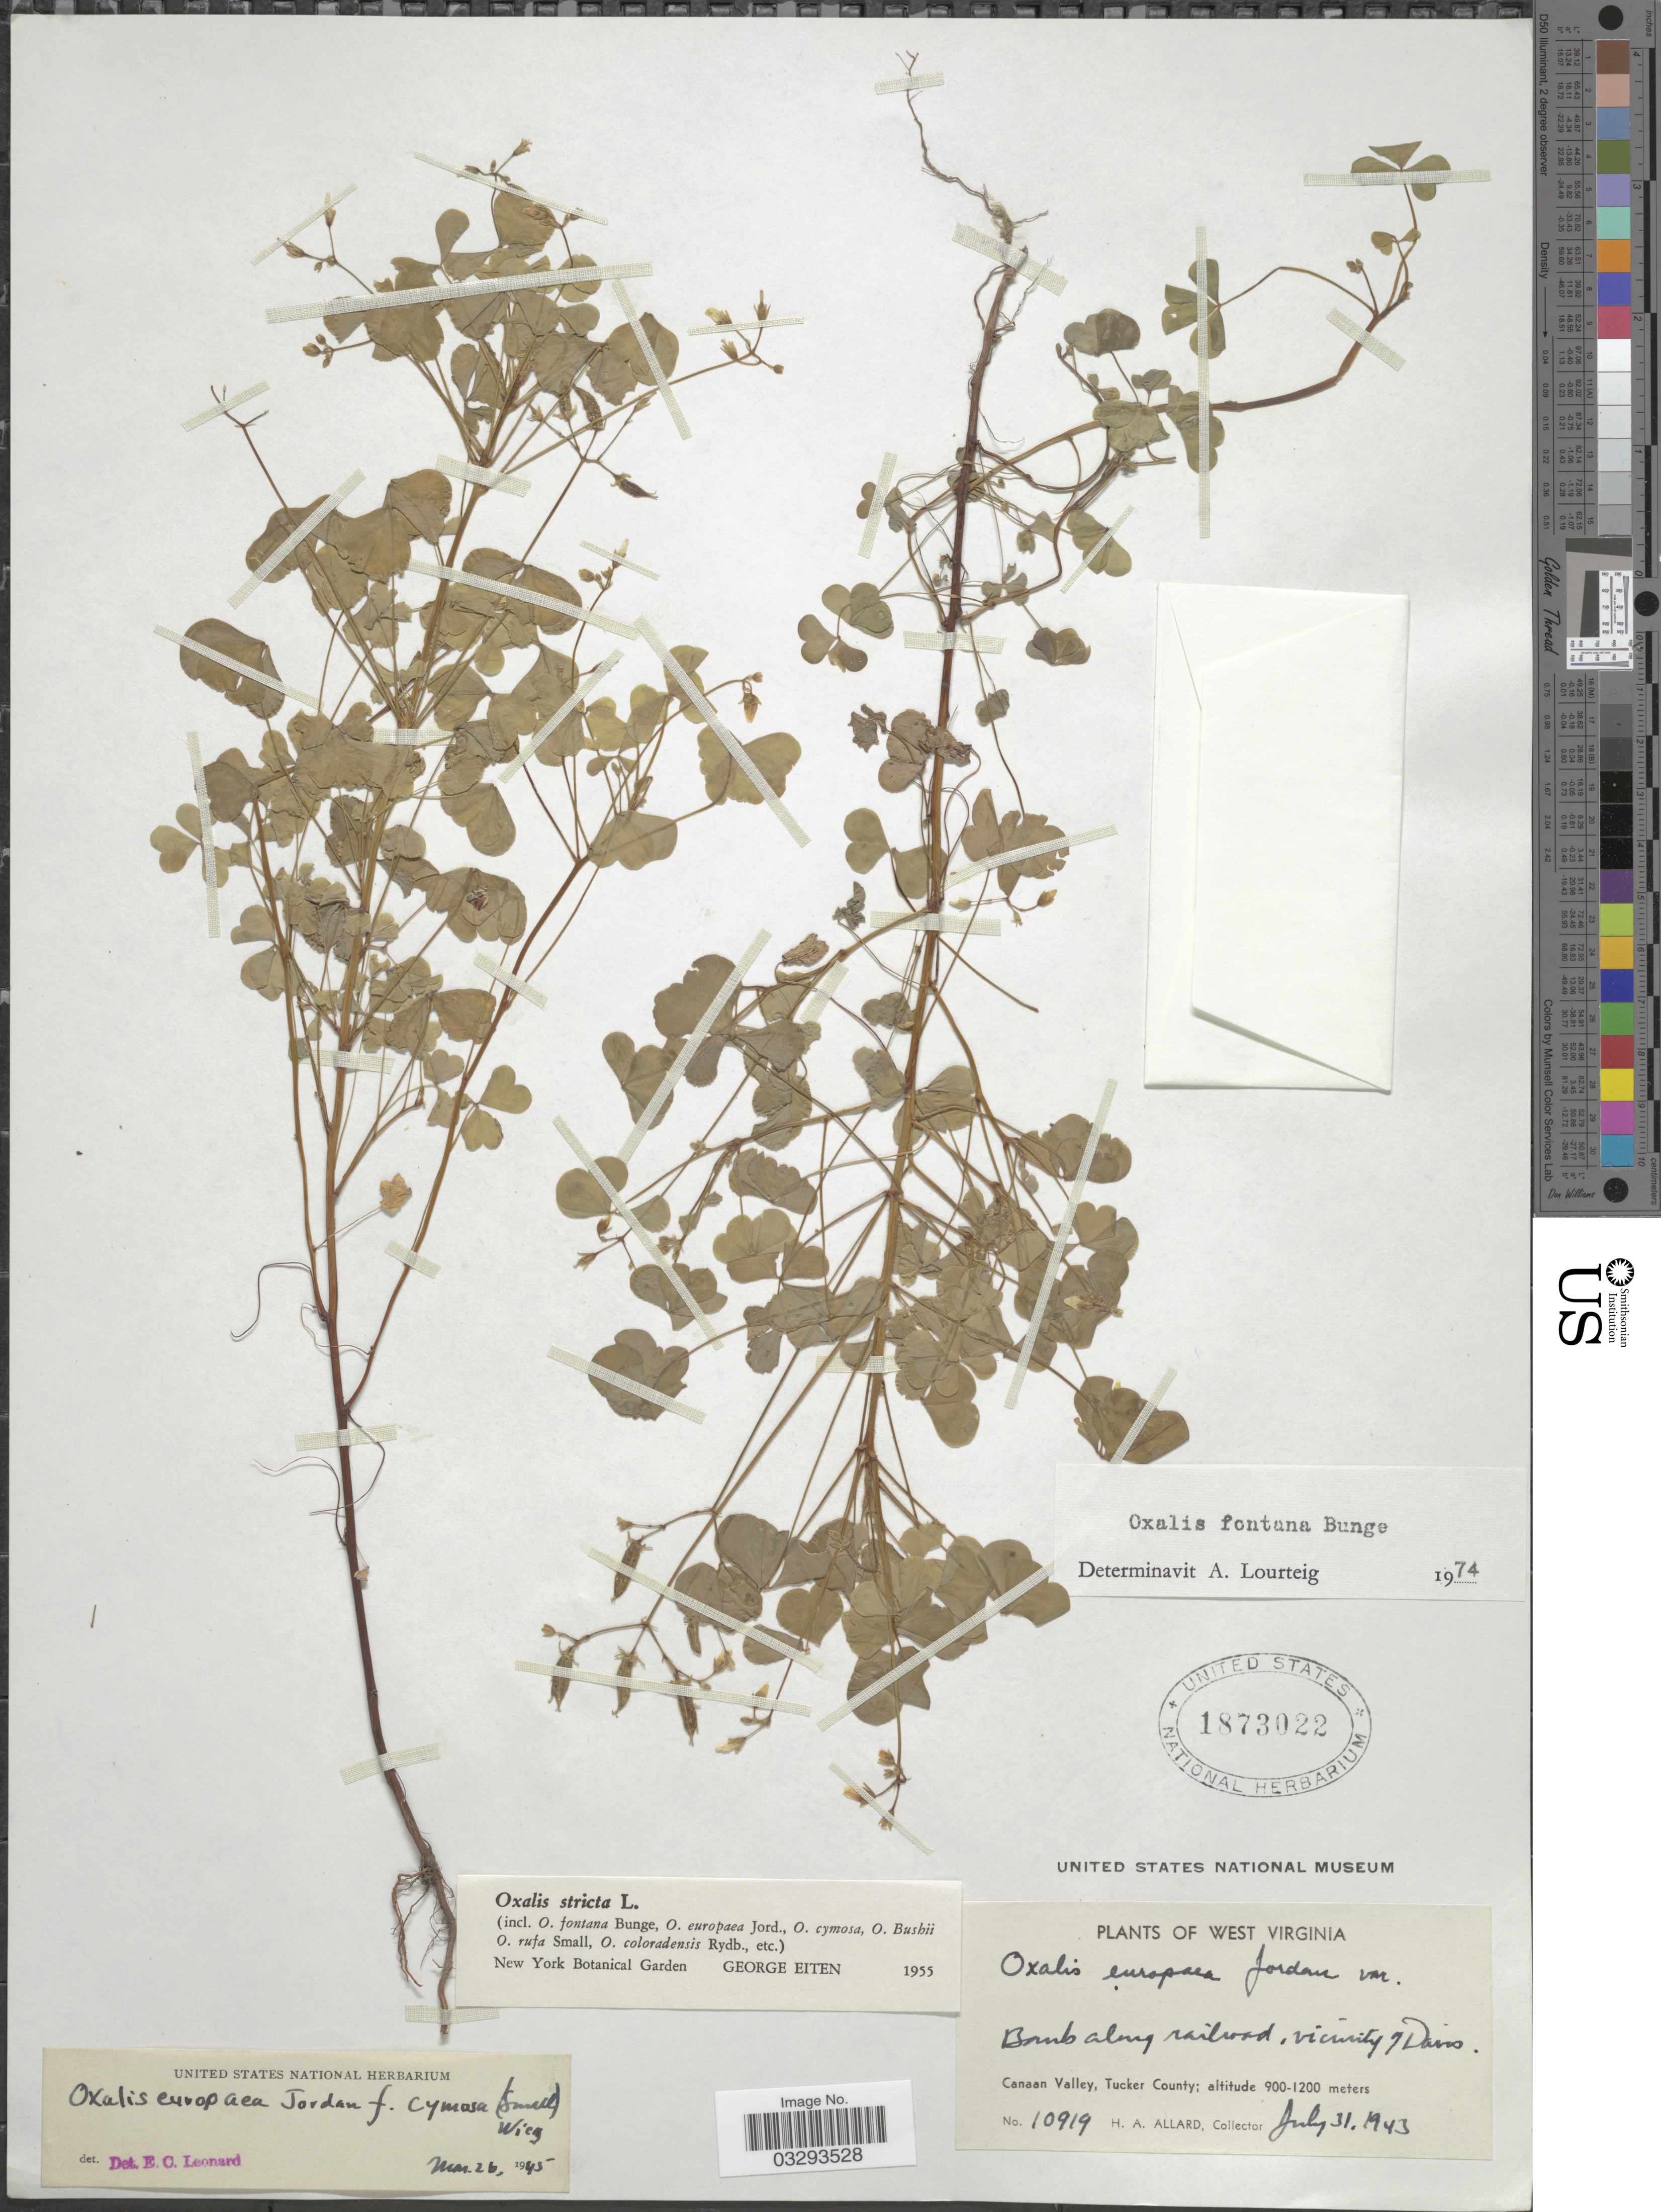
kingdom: Plantae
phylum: Tracheophyta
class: Magnoliopsida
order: Oxalidales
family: Oxalidaceae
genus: Oxalis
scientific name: Oxalis fontana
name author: Bunge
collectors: H. A. Allard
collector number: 10919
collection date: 1943-07-31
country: United States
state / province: West Virginia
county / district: Tucker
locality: Banks along railroad, vicinity of Davis. Canaan Valley, Tucker County.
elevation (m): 900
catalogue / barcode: US 1873022